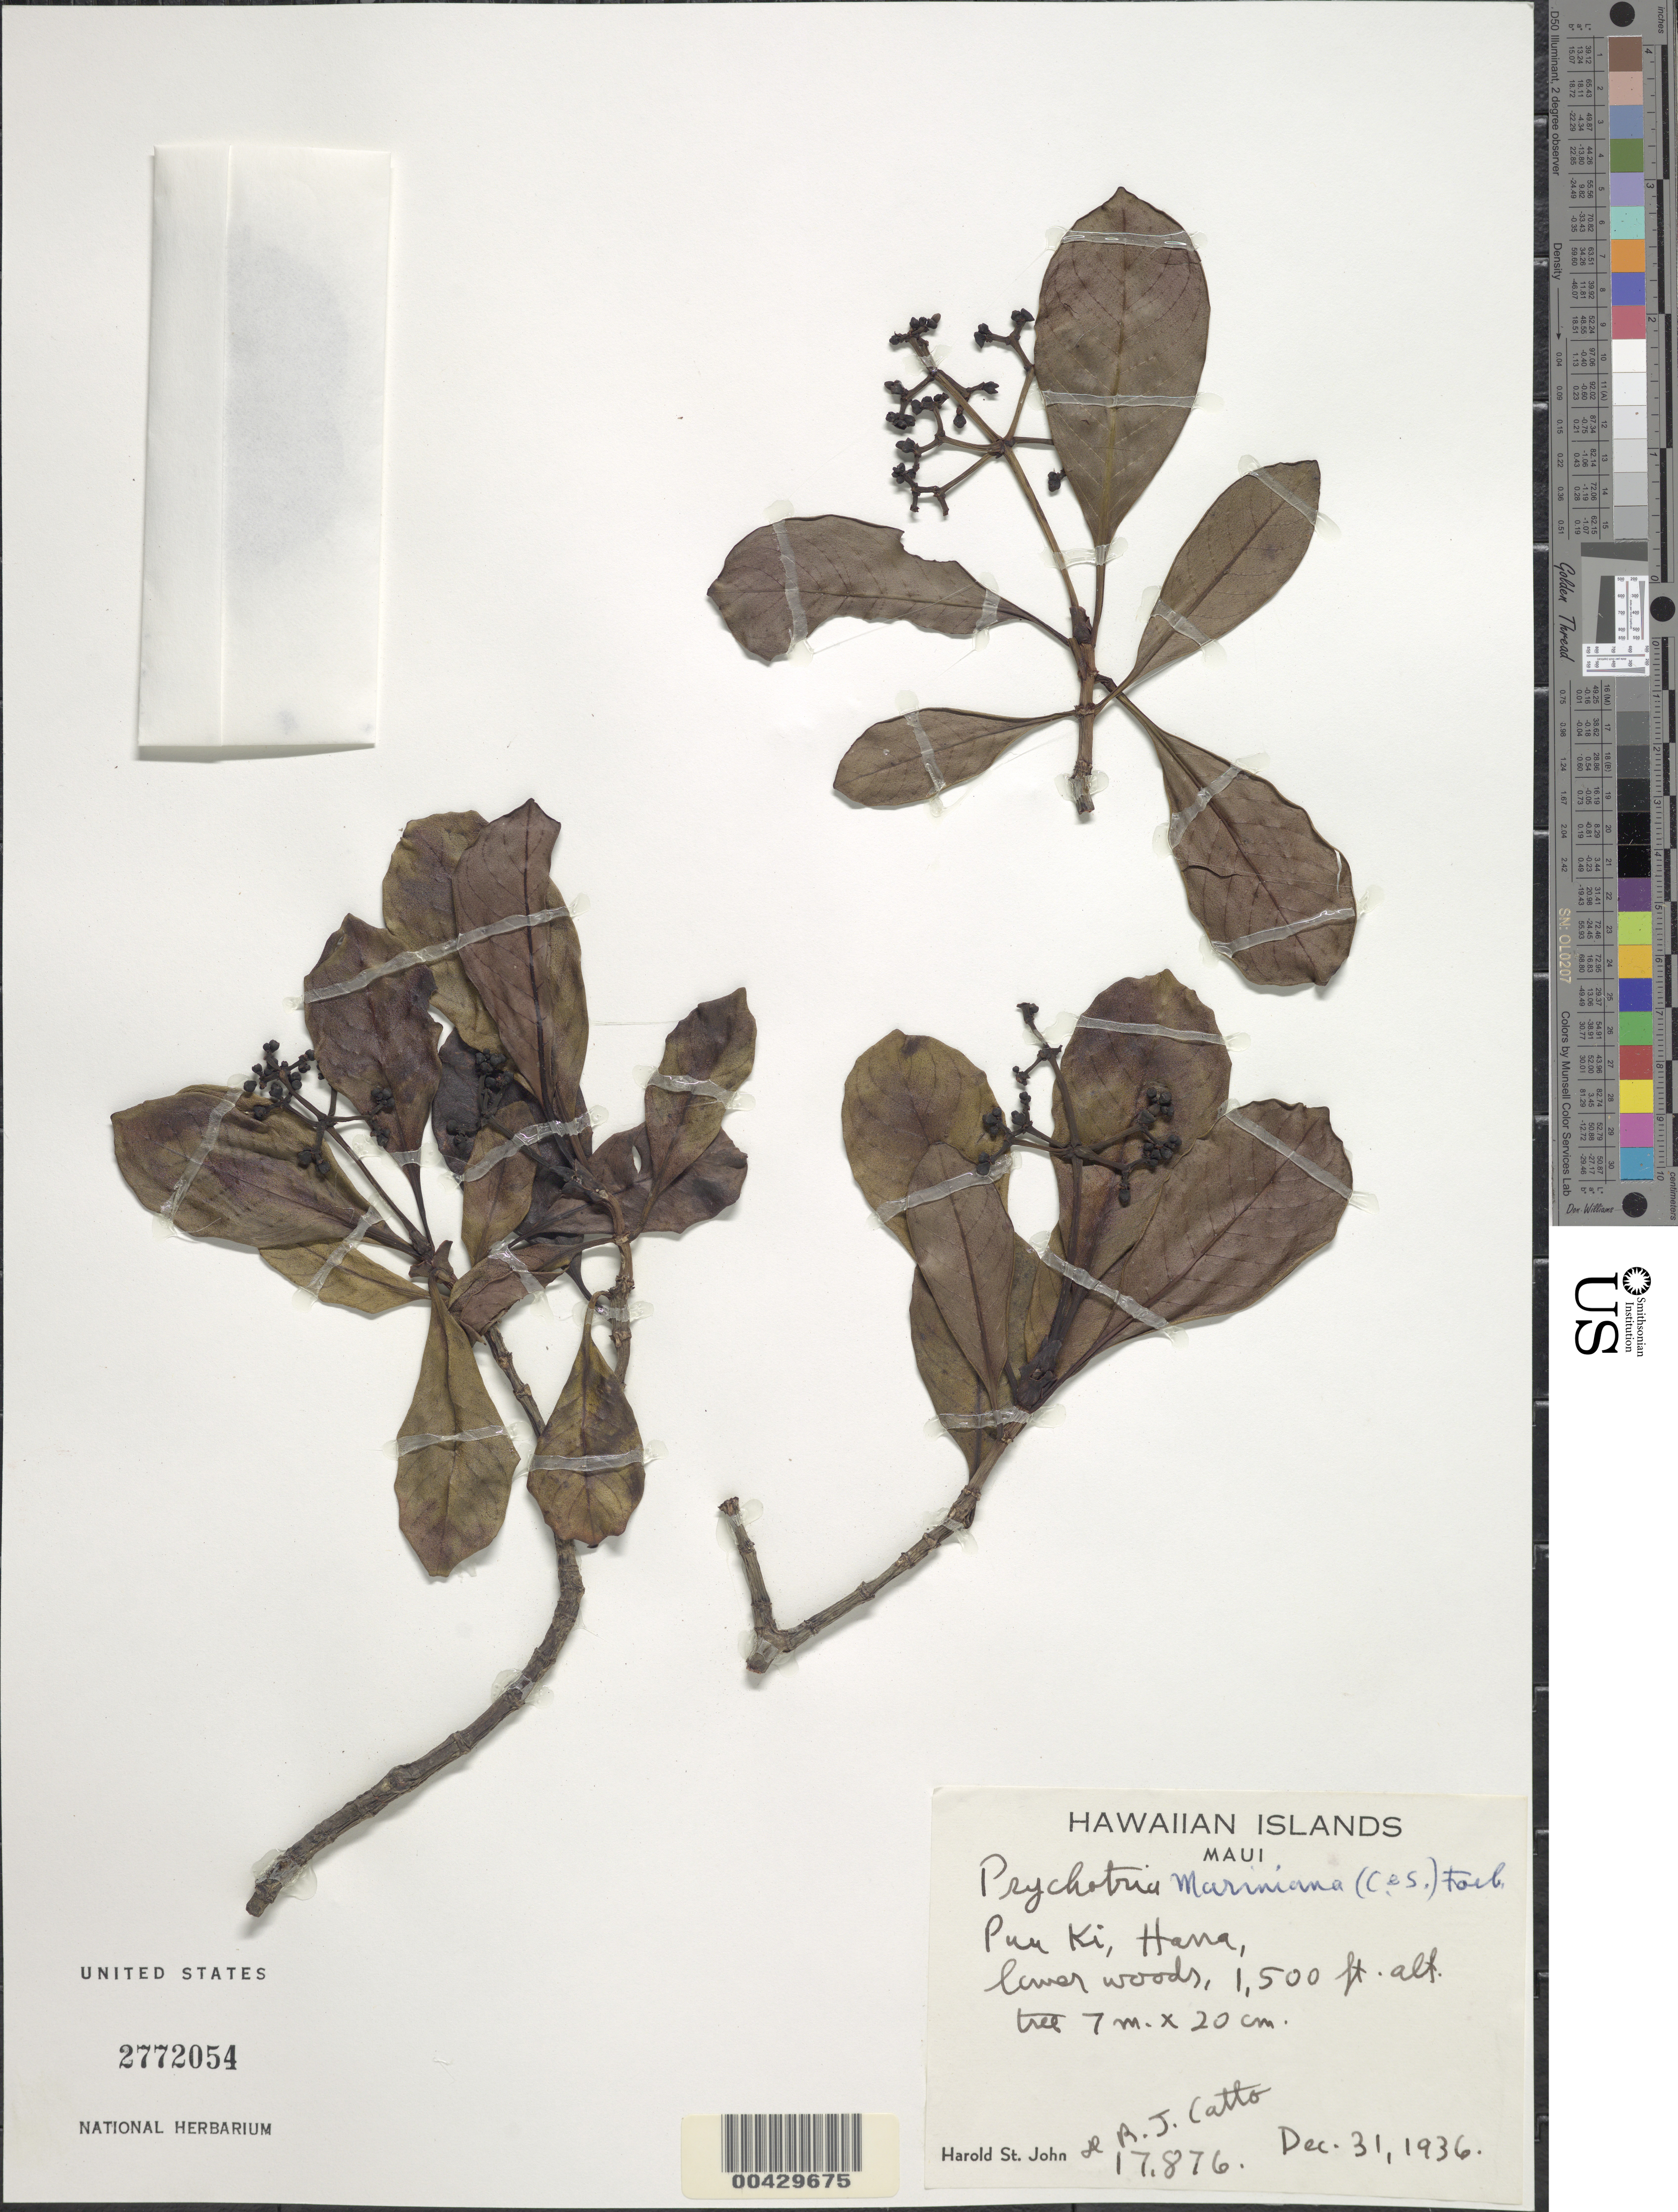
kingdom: Plantae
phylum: Tracheophyta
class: Magnoliopsida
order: Gentianales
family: Rubiaceae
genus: Psychotria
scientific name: Psychotria mariniana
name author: (Cham. & Schltdl.) Fosberg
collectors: H. St. John & R. Catto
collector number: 17876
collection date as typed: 31 Dec 1936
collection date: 1936-12-31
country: United States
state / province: Hawaii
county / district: Maui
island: Maui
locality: Puu Ki, Hana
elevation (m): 457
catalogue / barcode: US 2772054